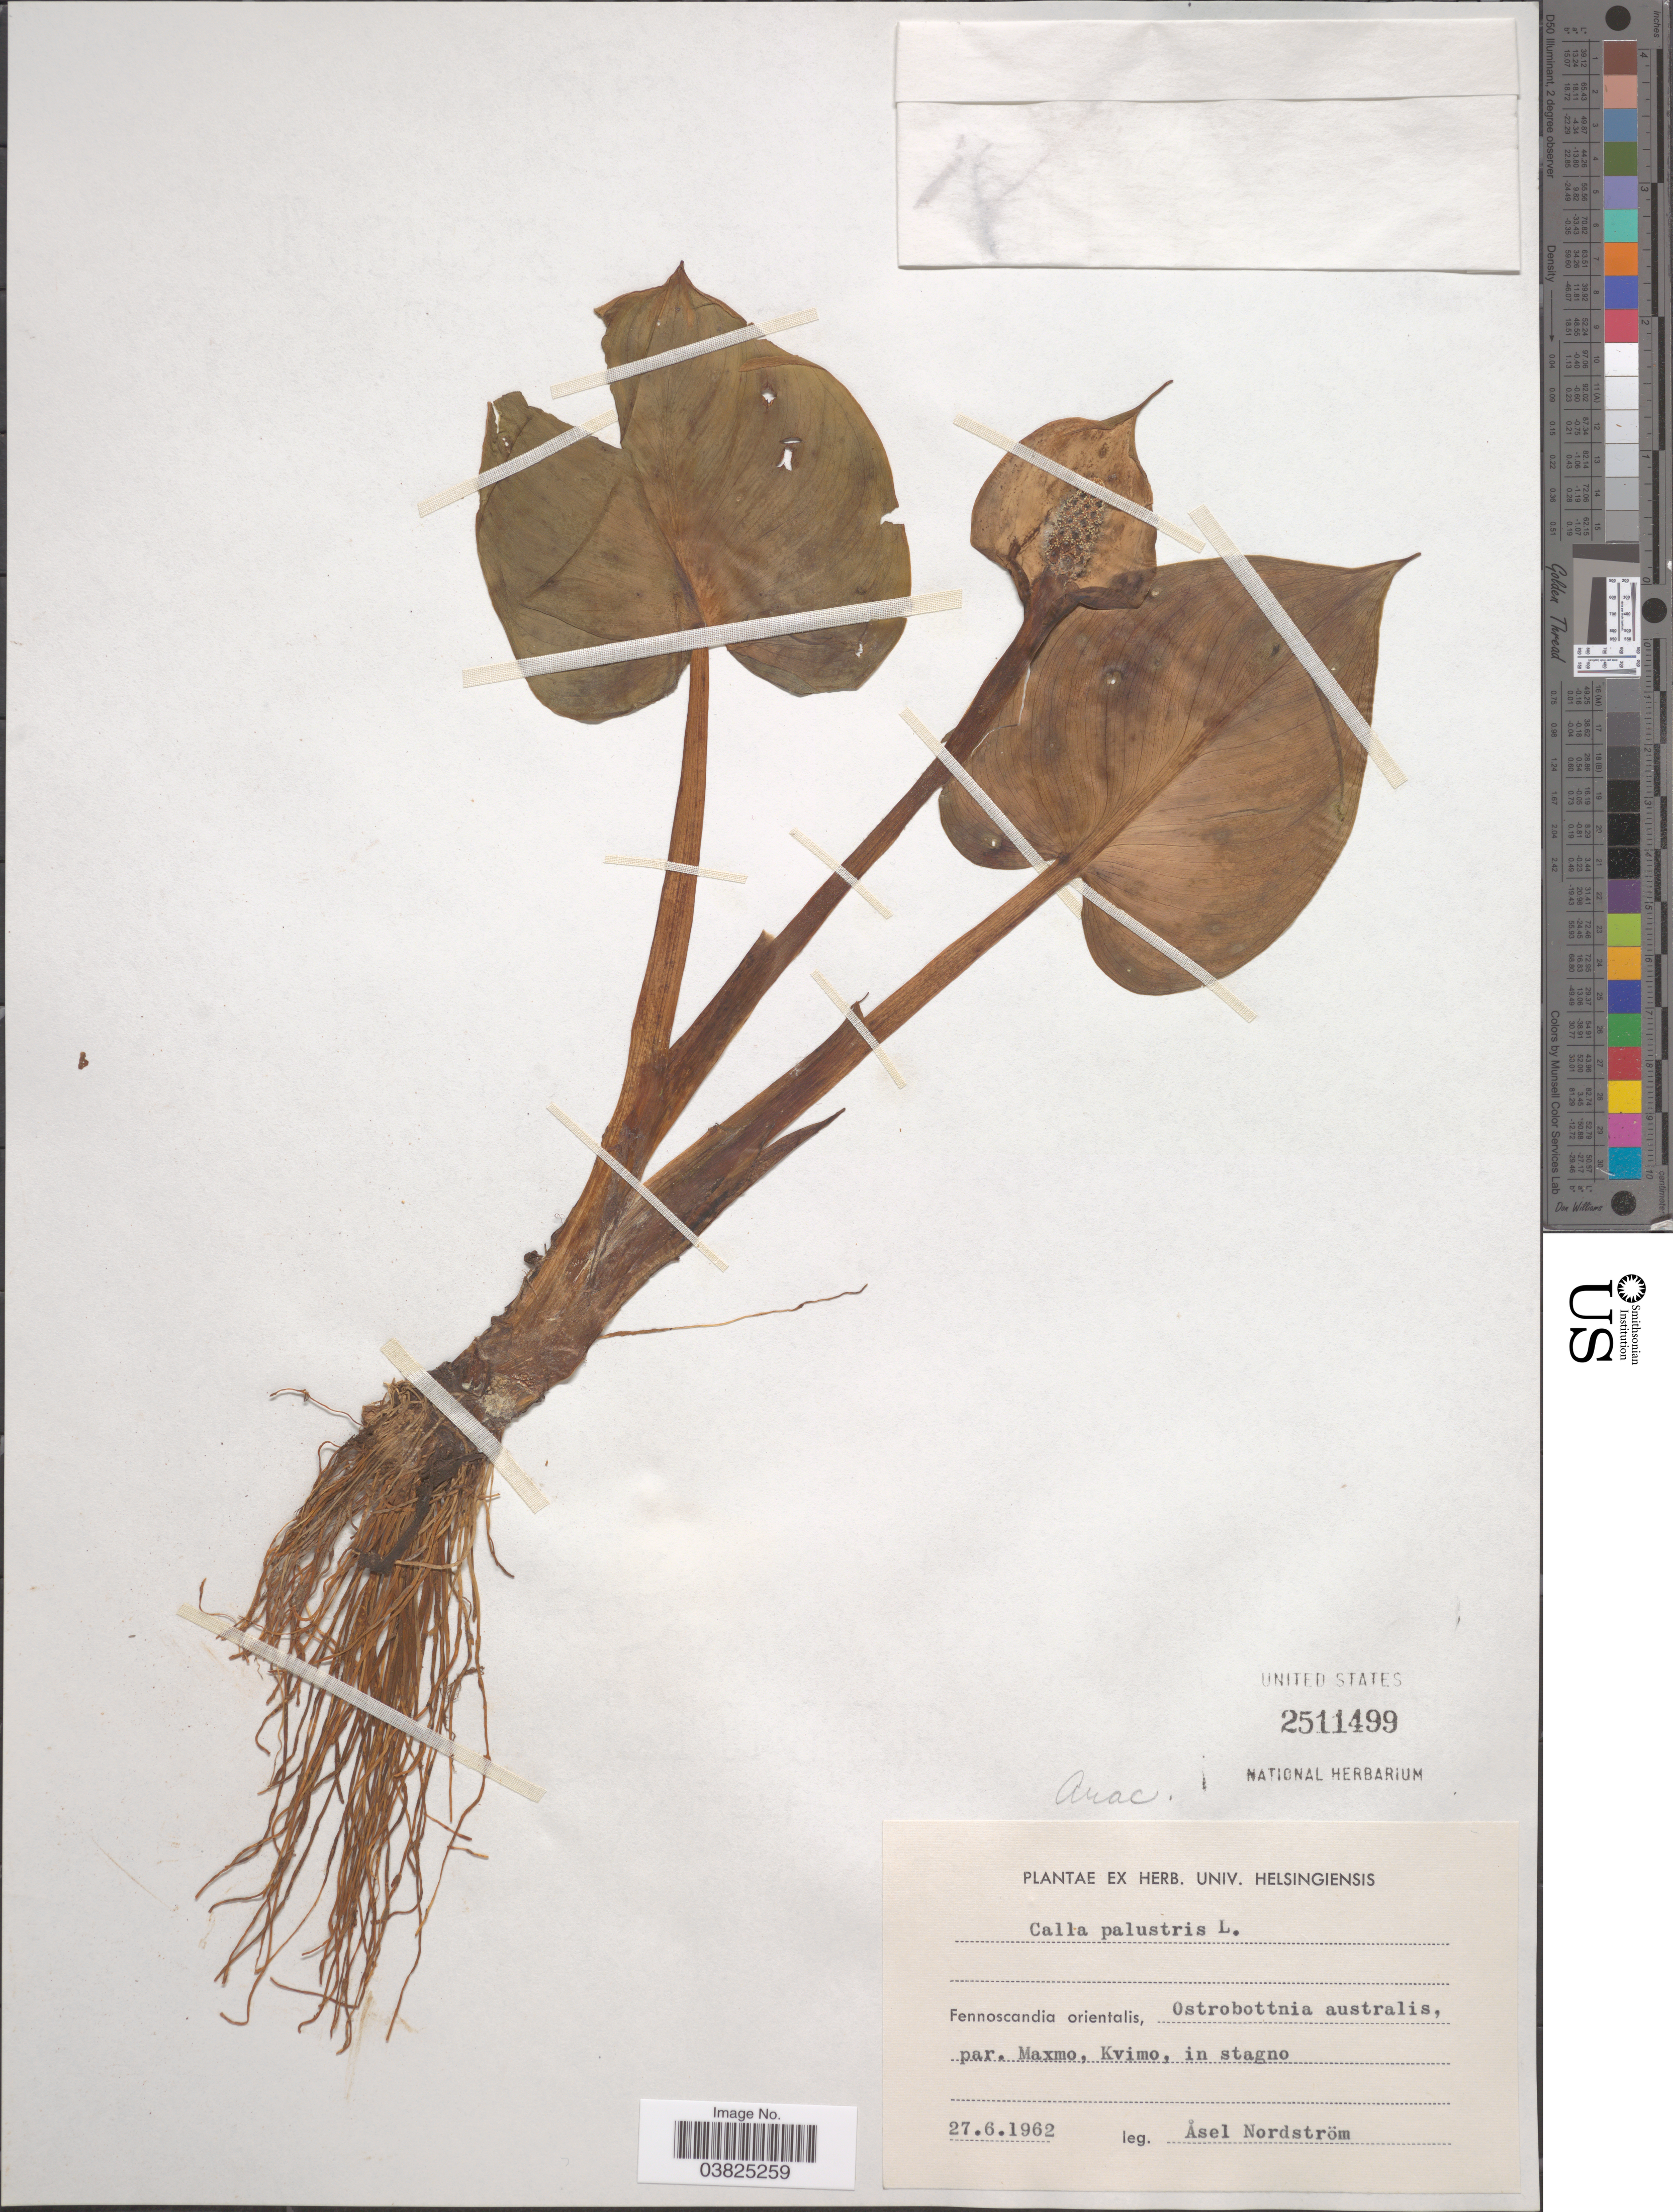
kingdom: Plantae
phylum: Tracheophyta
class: Liliopsida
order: Alismatales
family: Araceae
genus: Calla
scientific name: Calla palustris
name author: L.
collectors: A. Nordström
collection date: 1962-06-27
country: Finland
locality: Fennoscandia orientalis, Ostrobottnia australis, par. Maxmo, Kvimo, in stagno.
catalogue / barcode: US 2511499